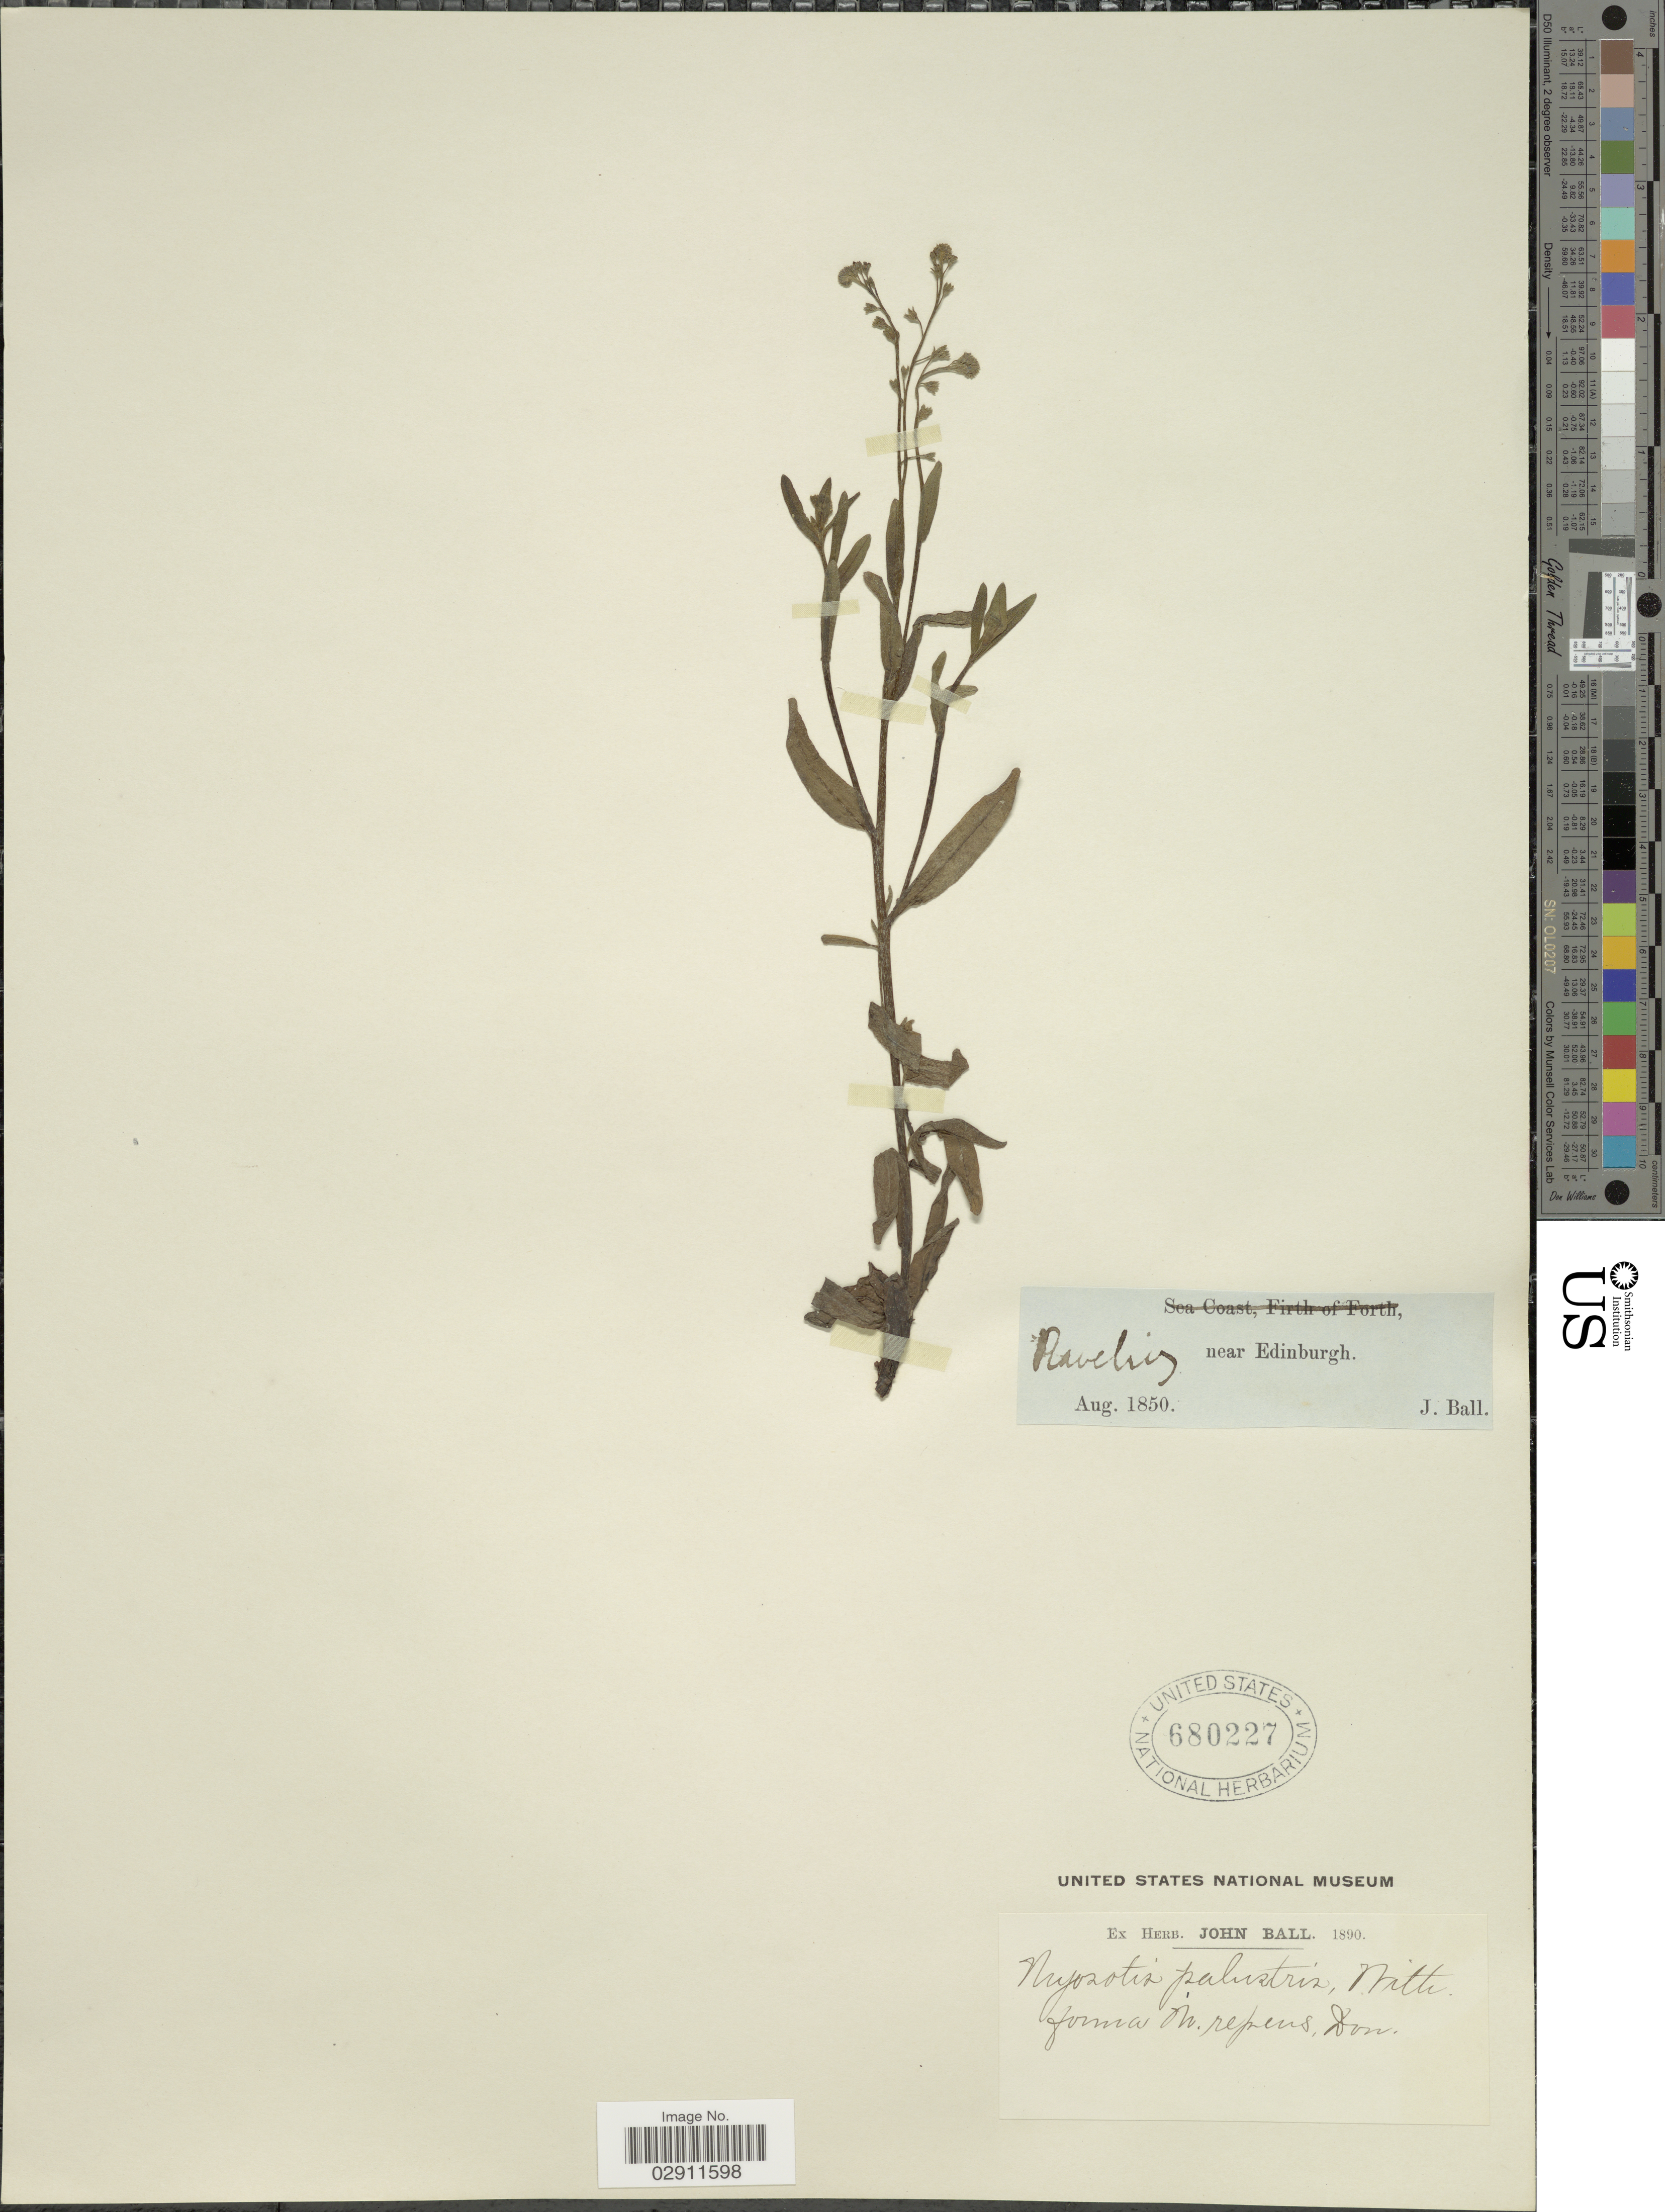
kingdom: Plantae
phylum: Tracheophyta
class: Magnoliopsida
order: Boraginales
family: Boraginaceae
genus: Myosotis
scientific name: Myosotis repens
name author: G. Don ex Hook.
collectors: J. Ball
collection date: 1890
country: United Kingdom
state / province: Scotland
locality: Ravelrig near Edinburgh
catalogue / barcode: US 680227